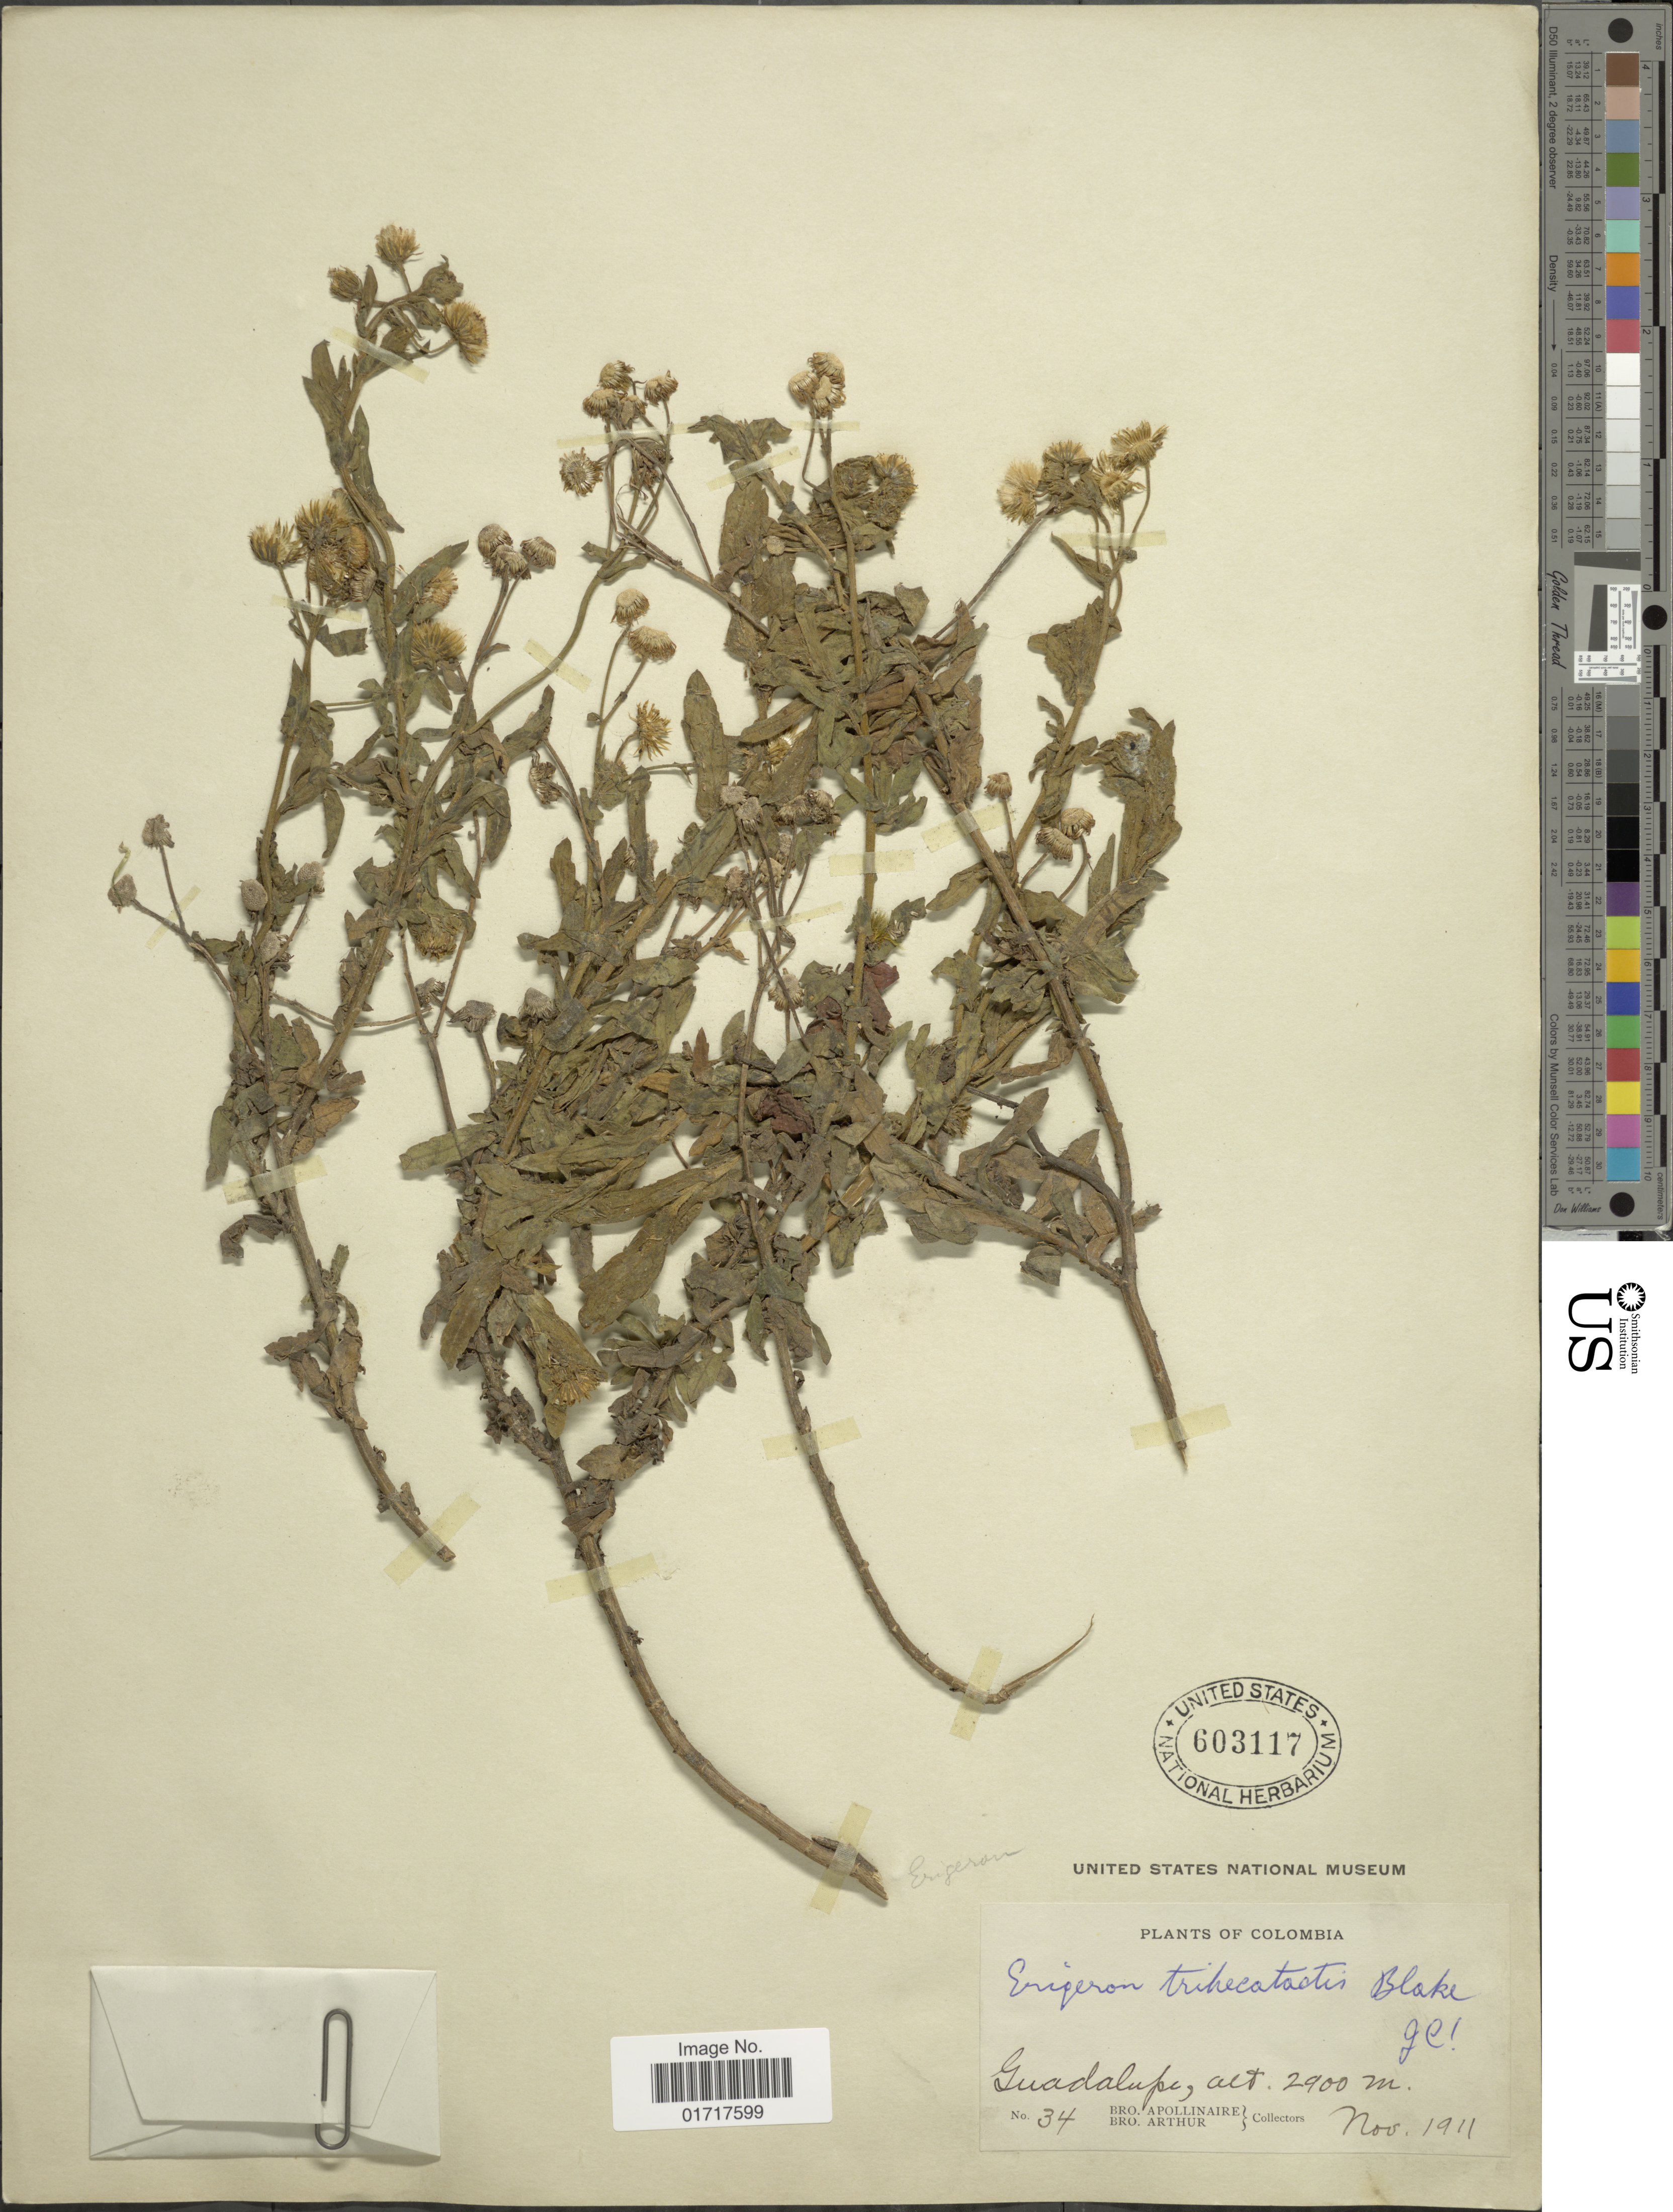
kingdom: Plantae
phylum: Tracheophyta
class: Magnoliopsida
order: Asterales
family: Asteraceae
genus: Conyza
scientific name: Conyza trihecatactis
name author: (S.F. Blake) Cuatrec.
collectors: Bro. Apollinaire & Bro. Arthur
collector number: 34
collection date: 1911-11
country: Colombia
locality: Guadalupe.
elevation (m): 2900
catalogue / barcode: US 603117